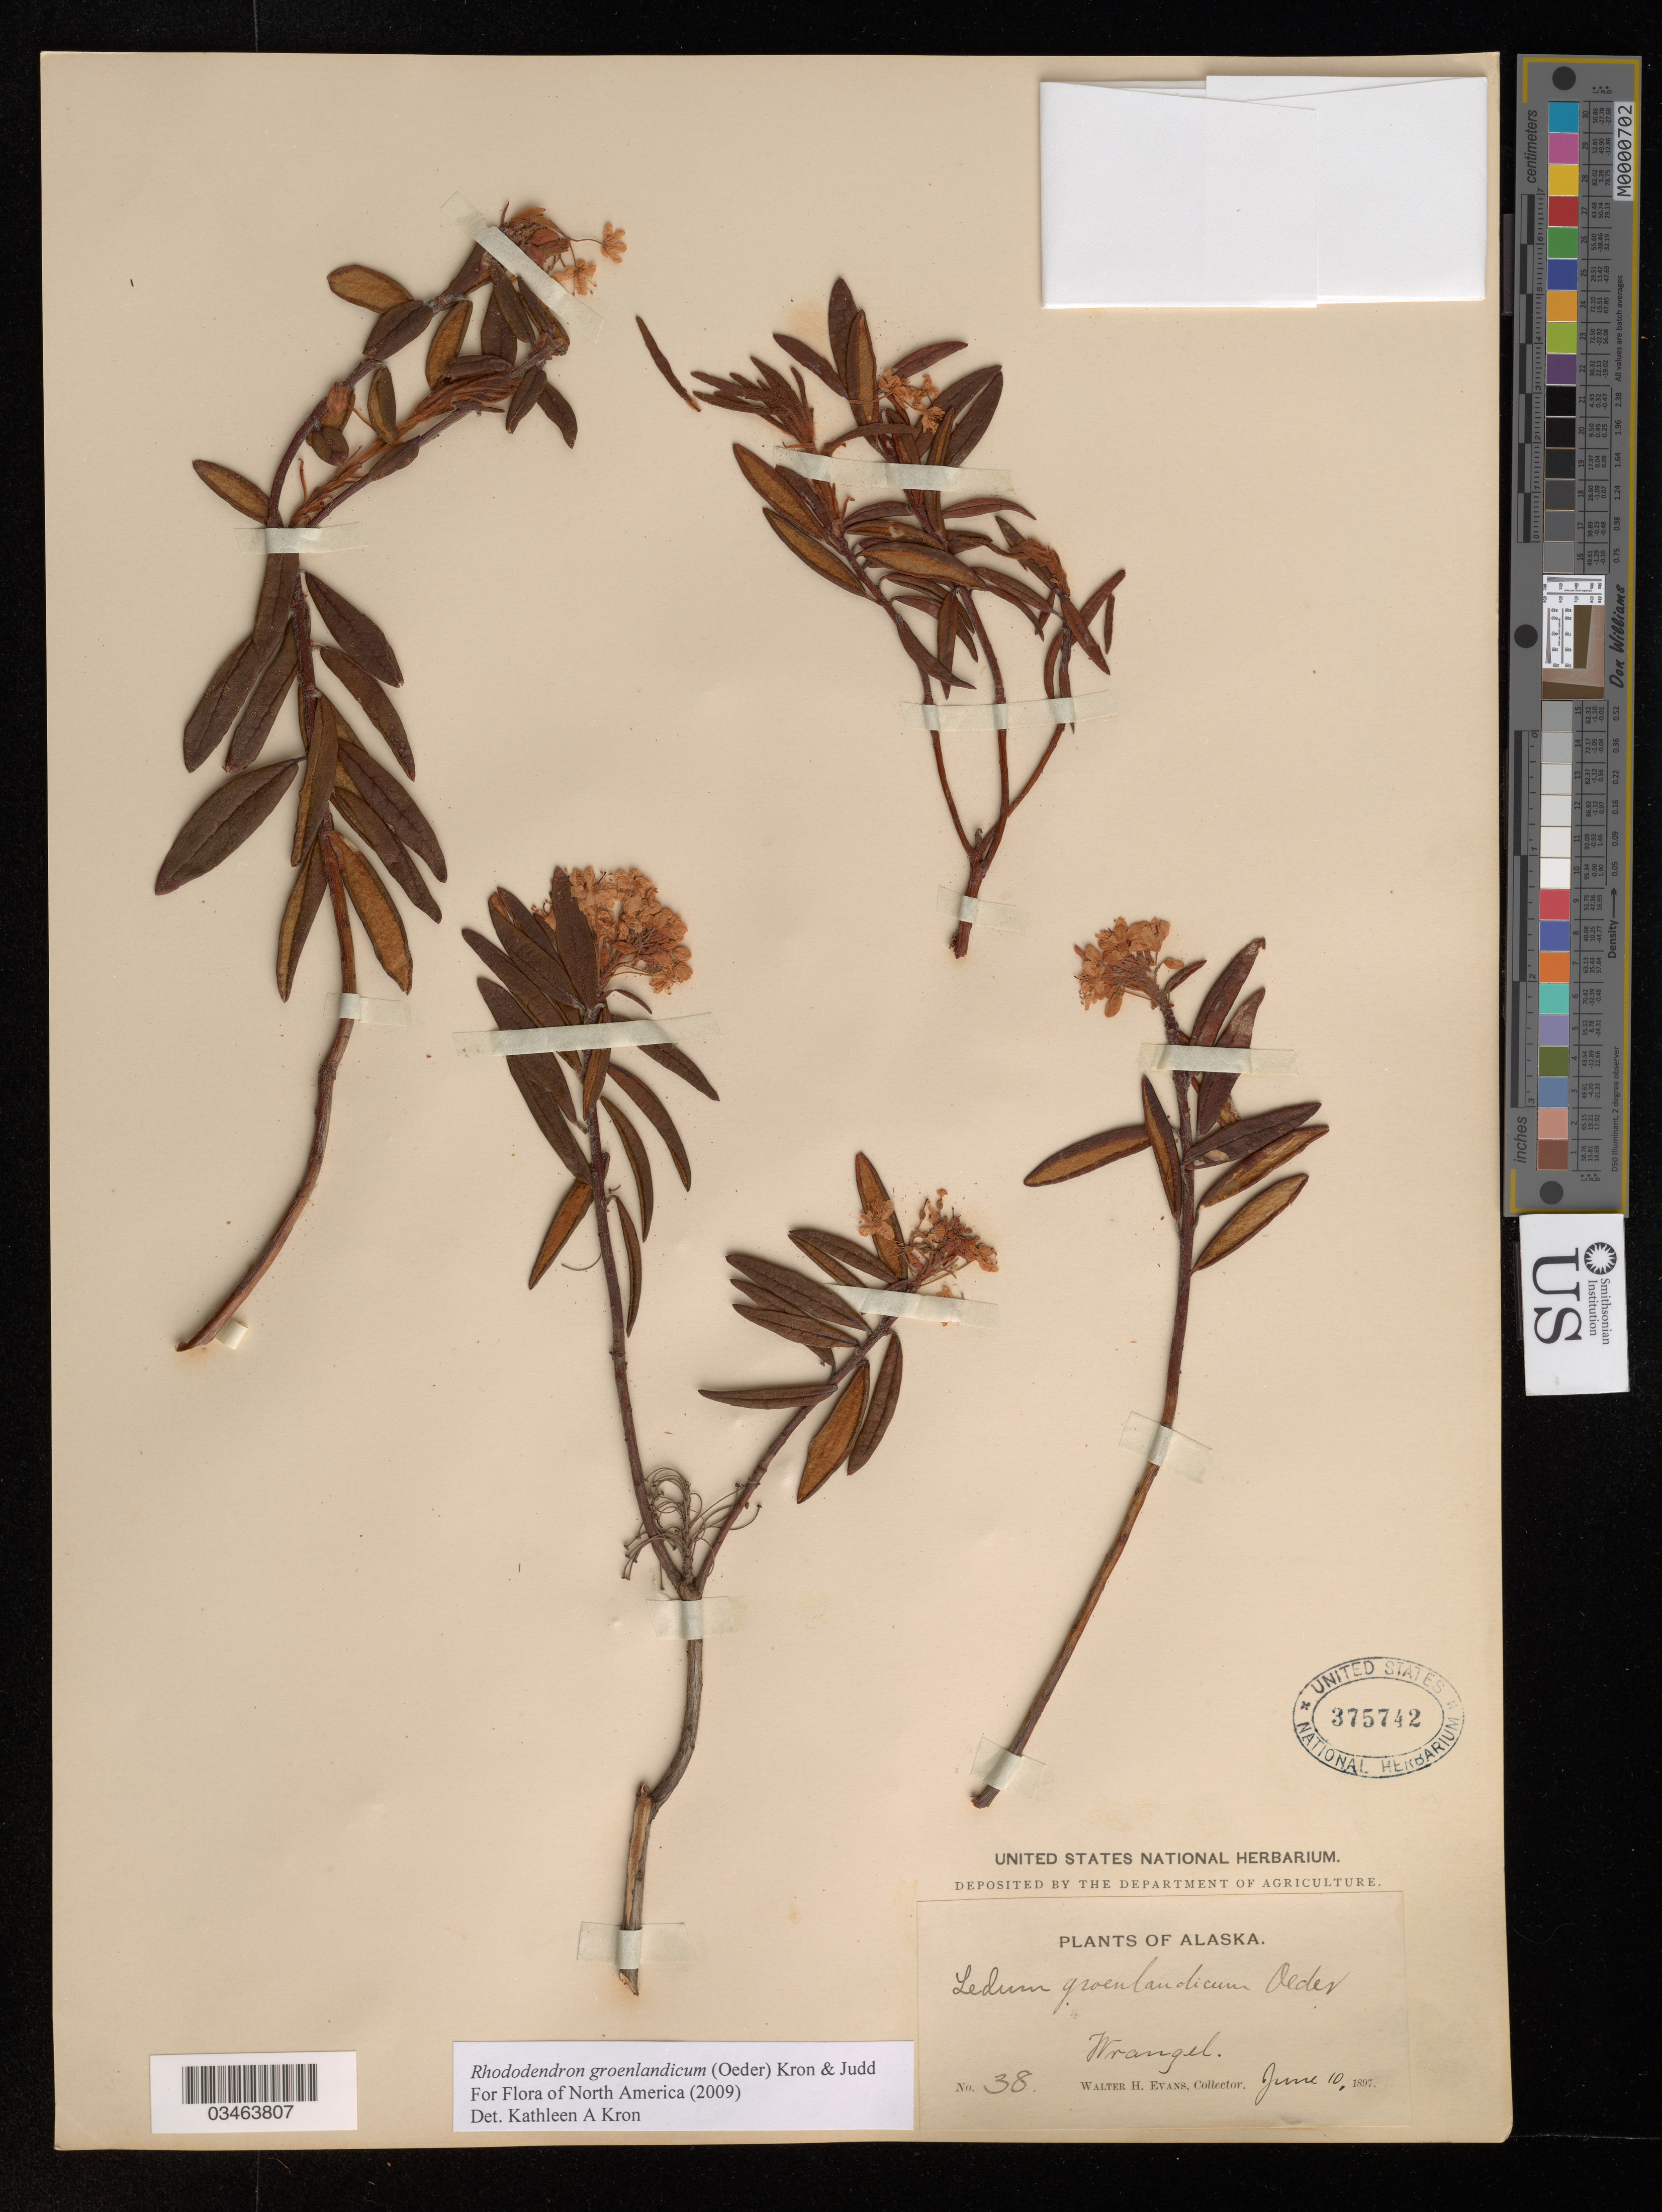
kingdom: Plantae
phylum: Tracheophyta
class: Magnoliopsida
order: Ericales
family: Ericaceae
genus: Rhododendron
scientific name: Rhododendron groenlandicum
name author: (Oeder) Kron & Judd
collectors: W. H. Evans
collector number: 38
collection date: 1897-06-10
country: United States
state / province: Alaska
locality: Wrangel.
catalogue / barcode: US 375742